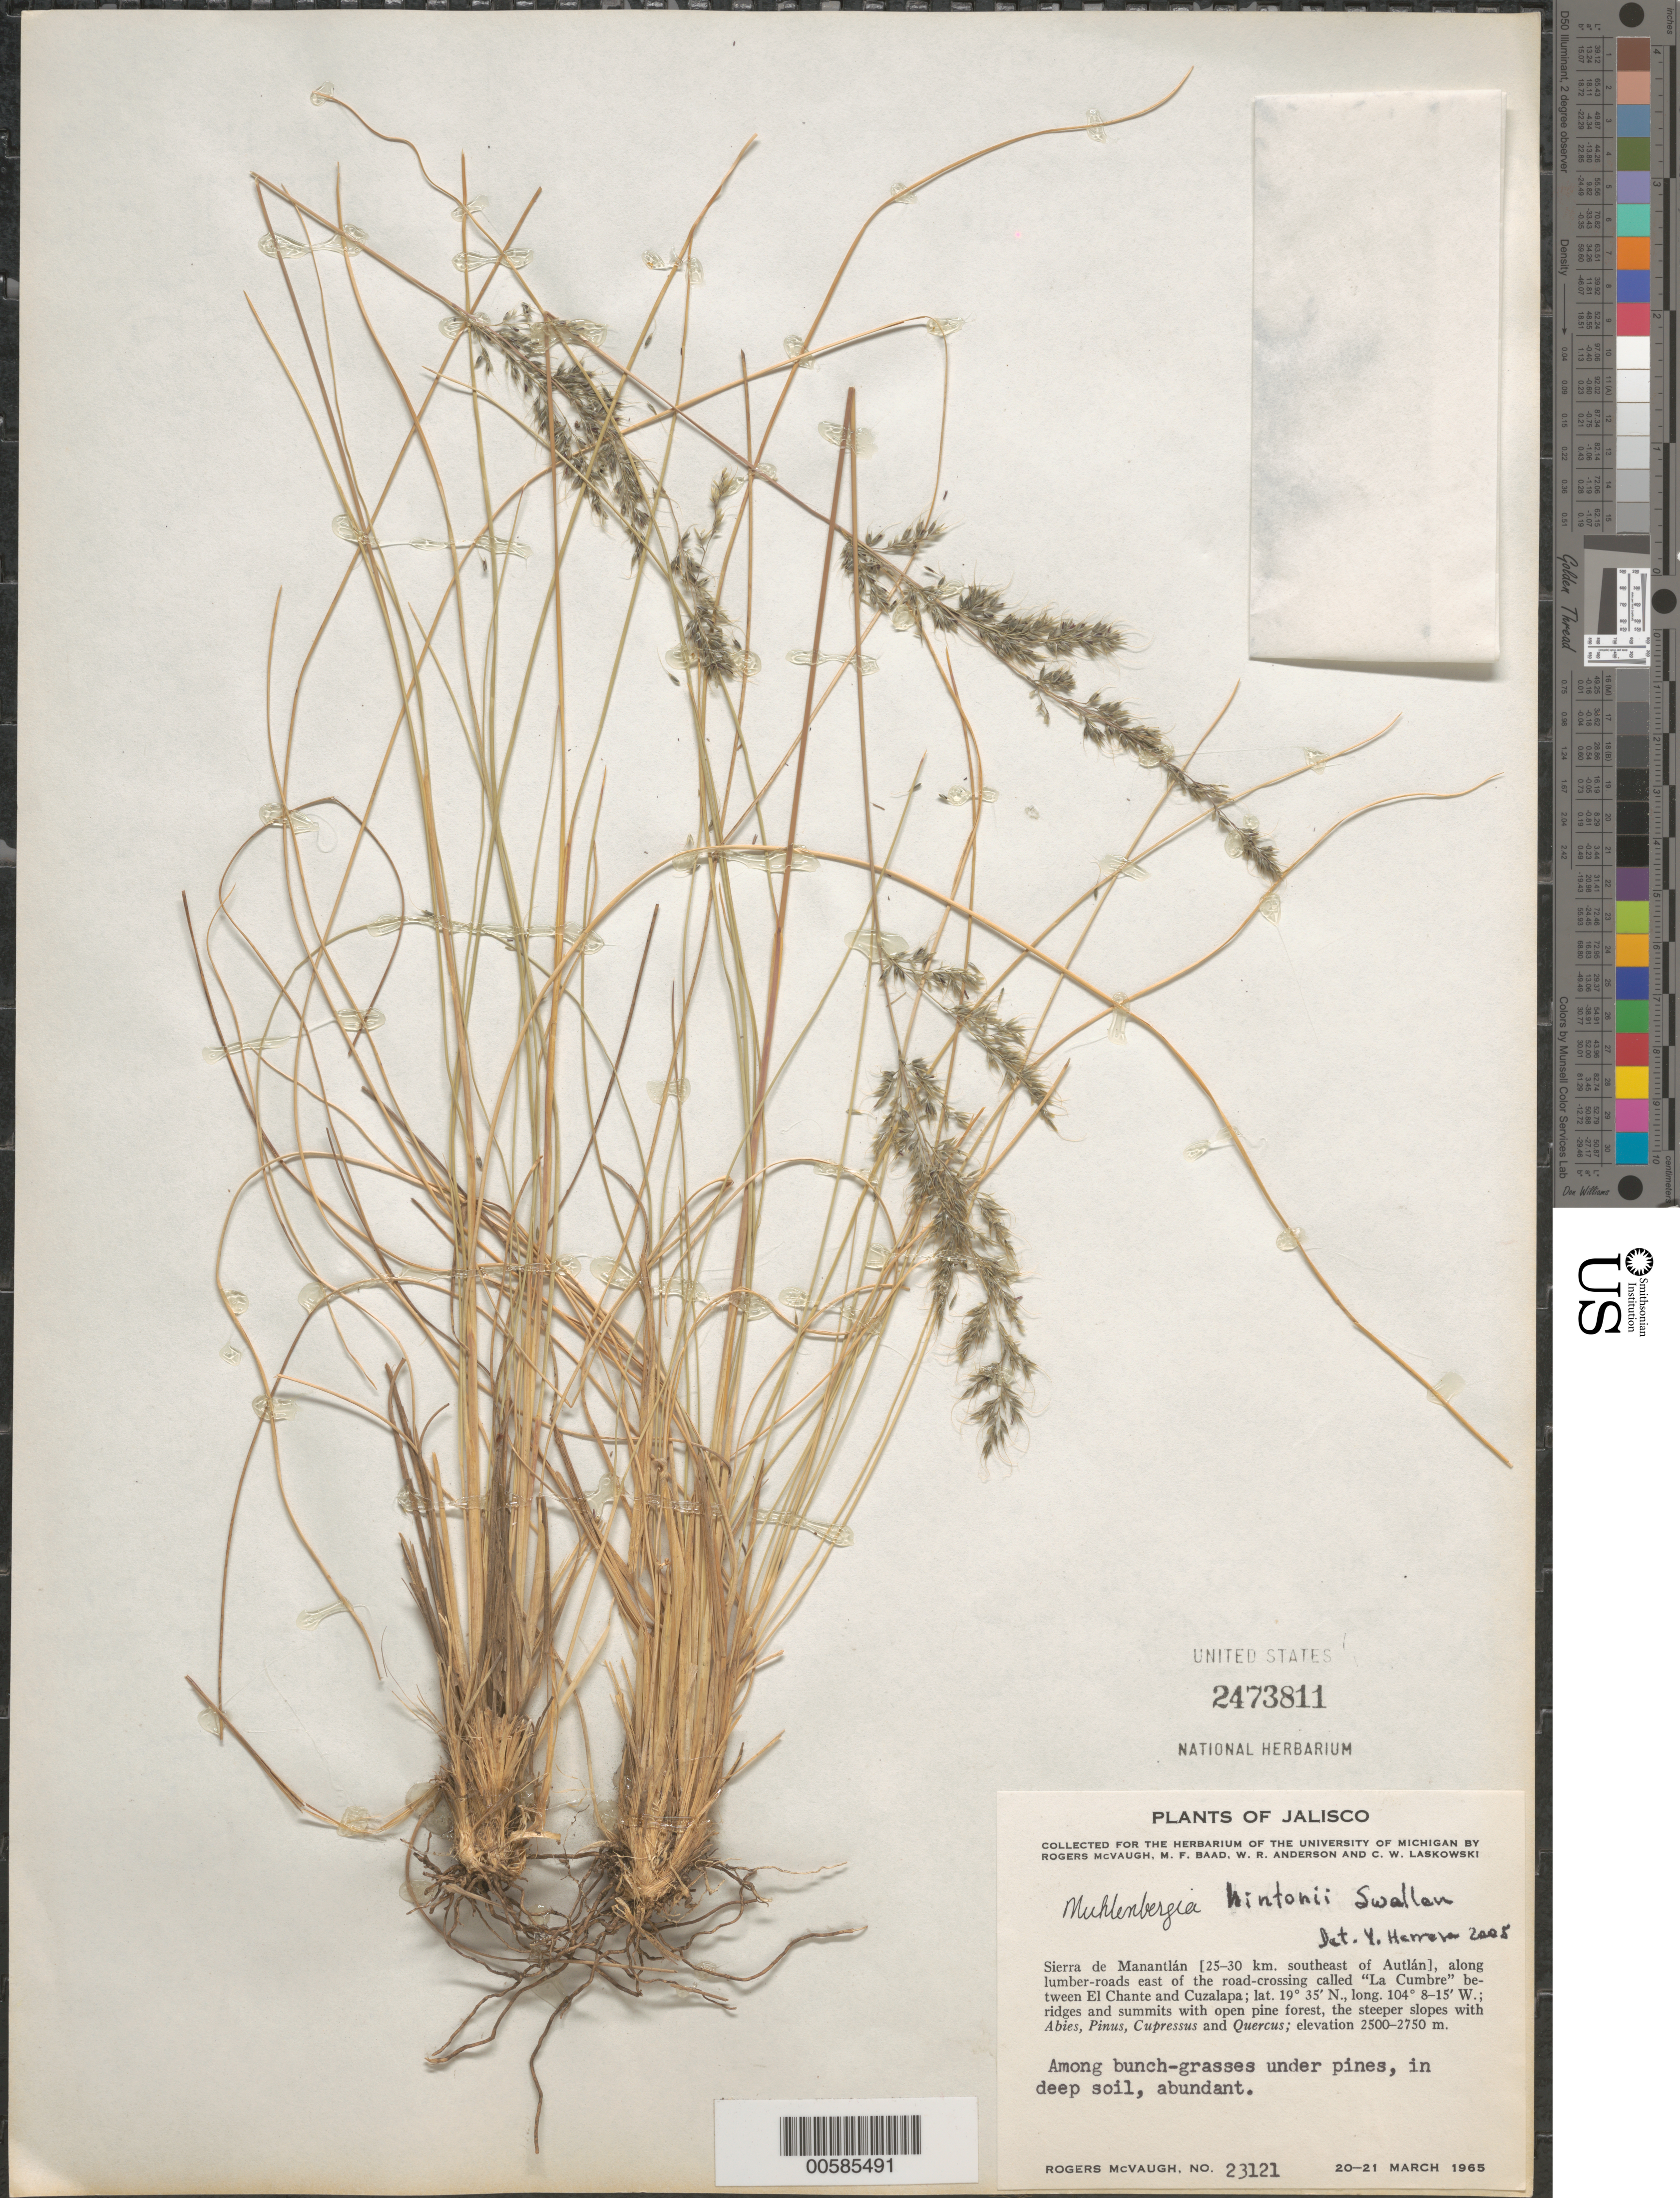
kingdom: Plantae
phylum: Tracheophyta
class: Liliopsida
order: Poales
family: Poaceae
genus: Muhlenbergia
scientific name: Muhlenbergia hintonii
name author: Swallen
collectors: R. McVaugh, M. F. Baad, W. R. Anderson & C. Laskowski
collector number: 23121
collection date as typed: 20 Mar 1965 to 21 Mar 1965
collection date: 1965-03-20/1965-03-21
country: Mexico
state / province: Jalisco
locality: Sierra de Manantlán [25-30 km SE of Autlán], along lumber roads E of road crossing called "La Cumbre" between El Chante & Cuzalapa.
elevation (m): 2500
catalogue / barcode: US 2473811